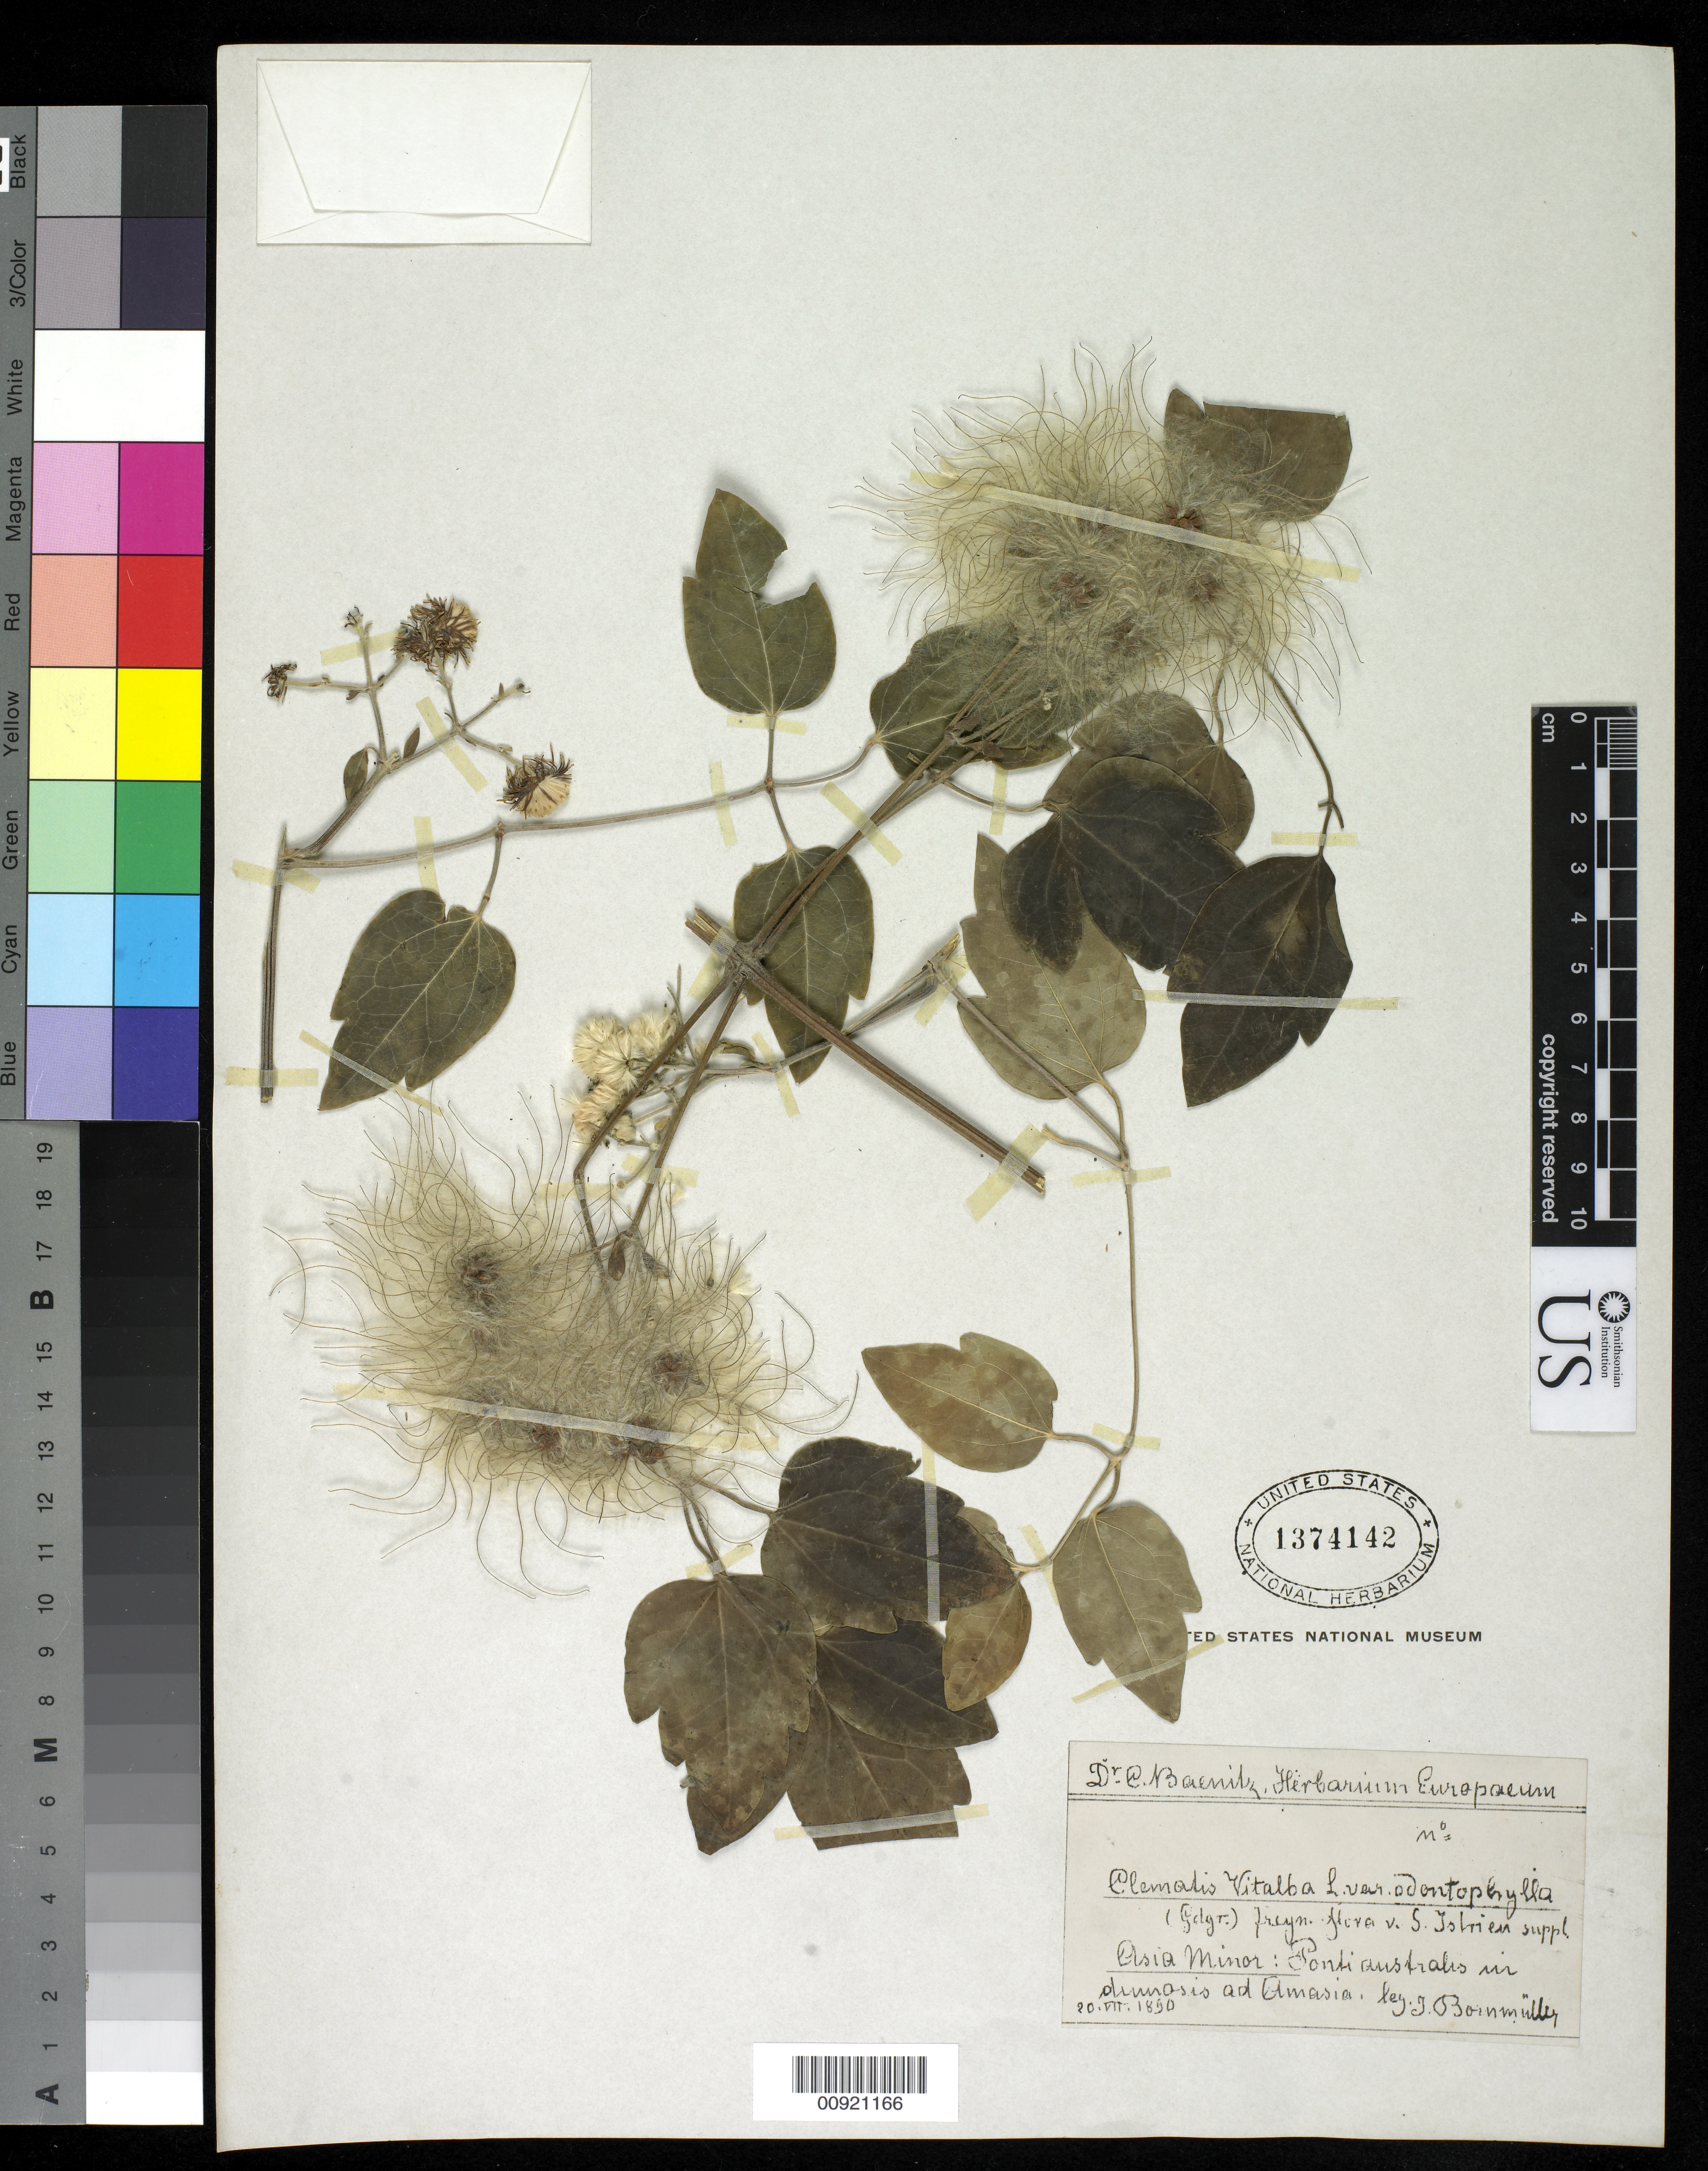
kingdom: Plantae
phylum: Tracheophyta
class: Magnoliopsida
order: Ranunculales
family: Ranunculaceae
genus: Clematis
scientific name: Clematis vitalba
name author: L.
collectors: J. Bornmüller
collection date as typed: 20 Jul 1850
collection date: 1850-07-20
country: Turkey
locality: Asia Minor: Ponti australis um olumasis ad Amasia.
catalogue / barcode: US 1374142